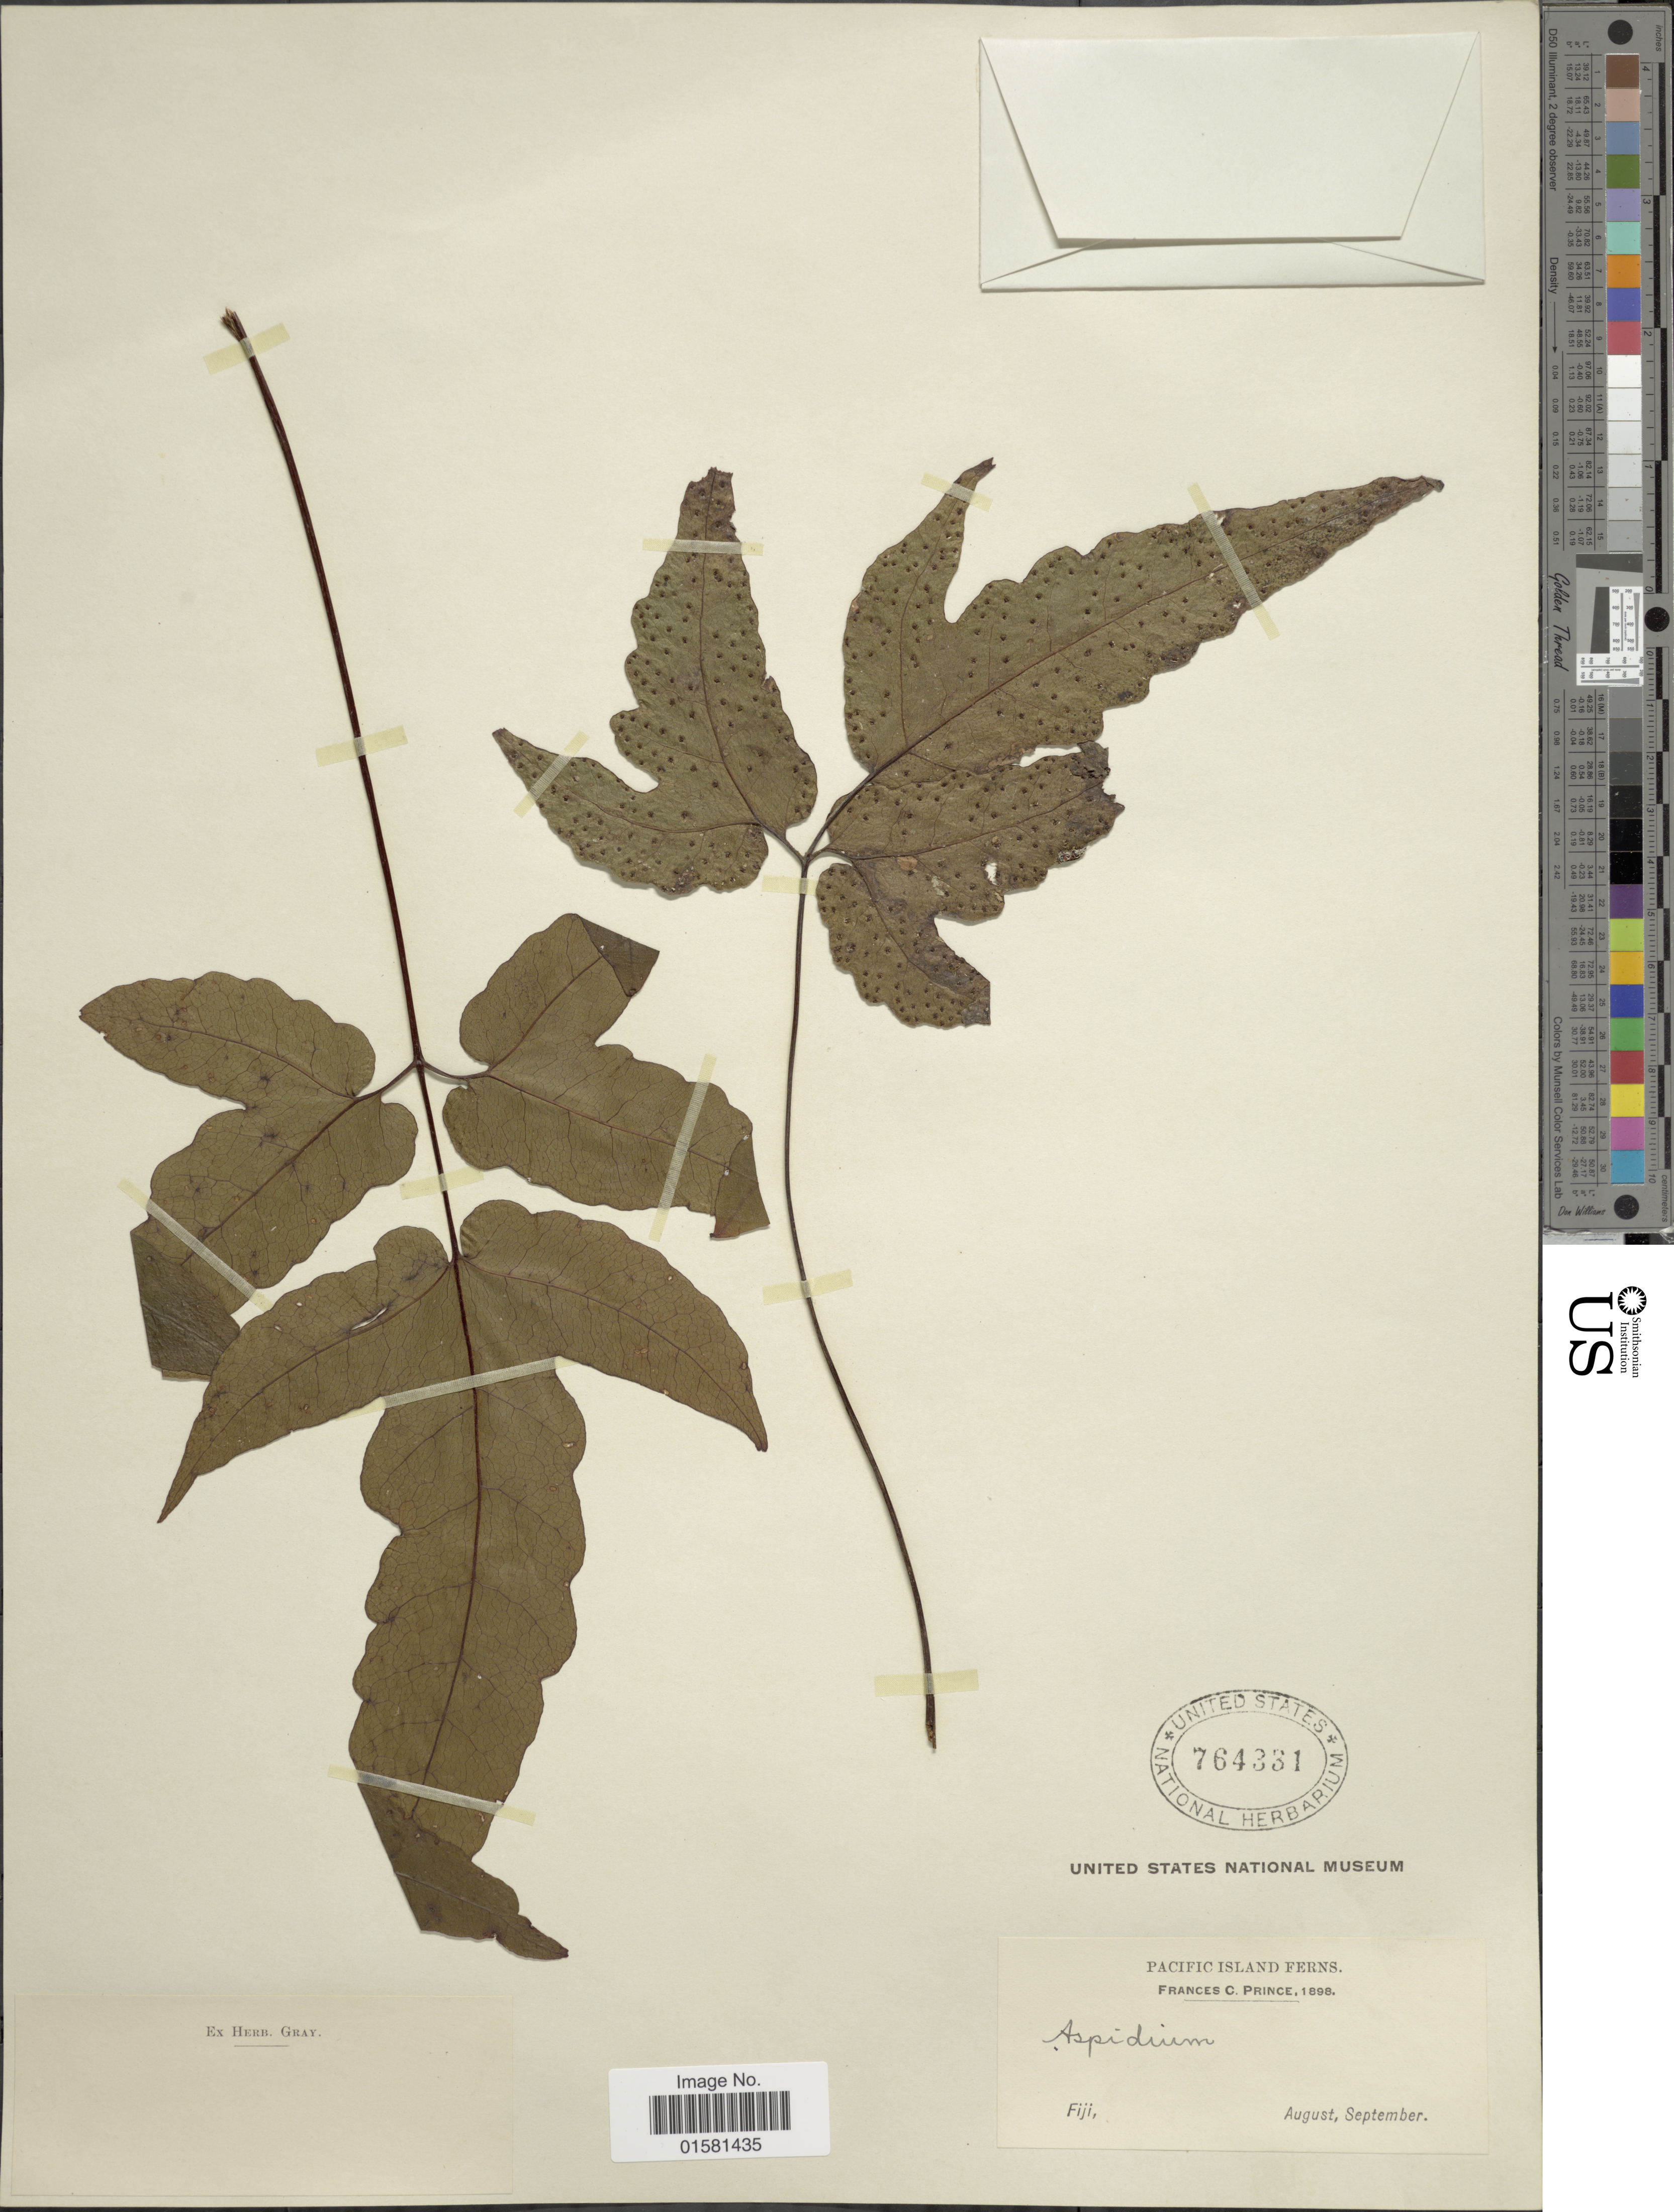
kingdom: Plantae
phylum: Tracheophyta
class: Polypodiopsida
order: Polypodiales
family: Tectariaceae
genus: Tectaria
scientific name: Tectaria latifolia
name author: (G. Forst.) Copel.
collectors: F. Prince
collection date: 1898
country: Fiji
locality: Fiji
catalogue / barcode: US 764331